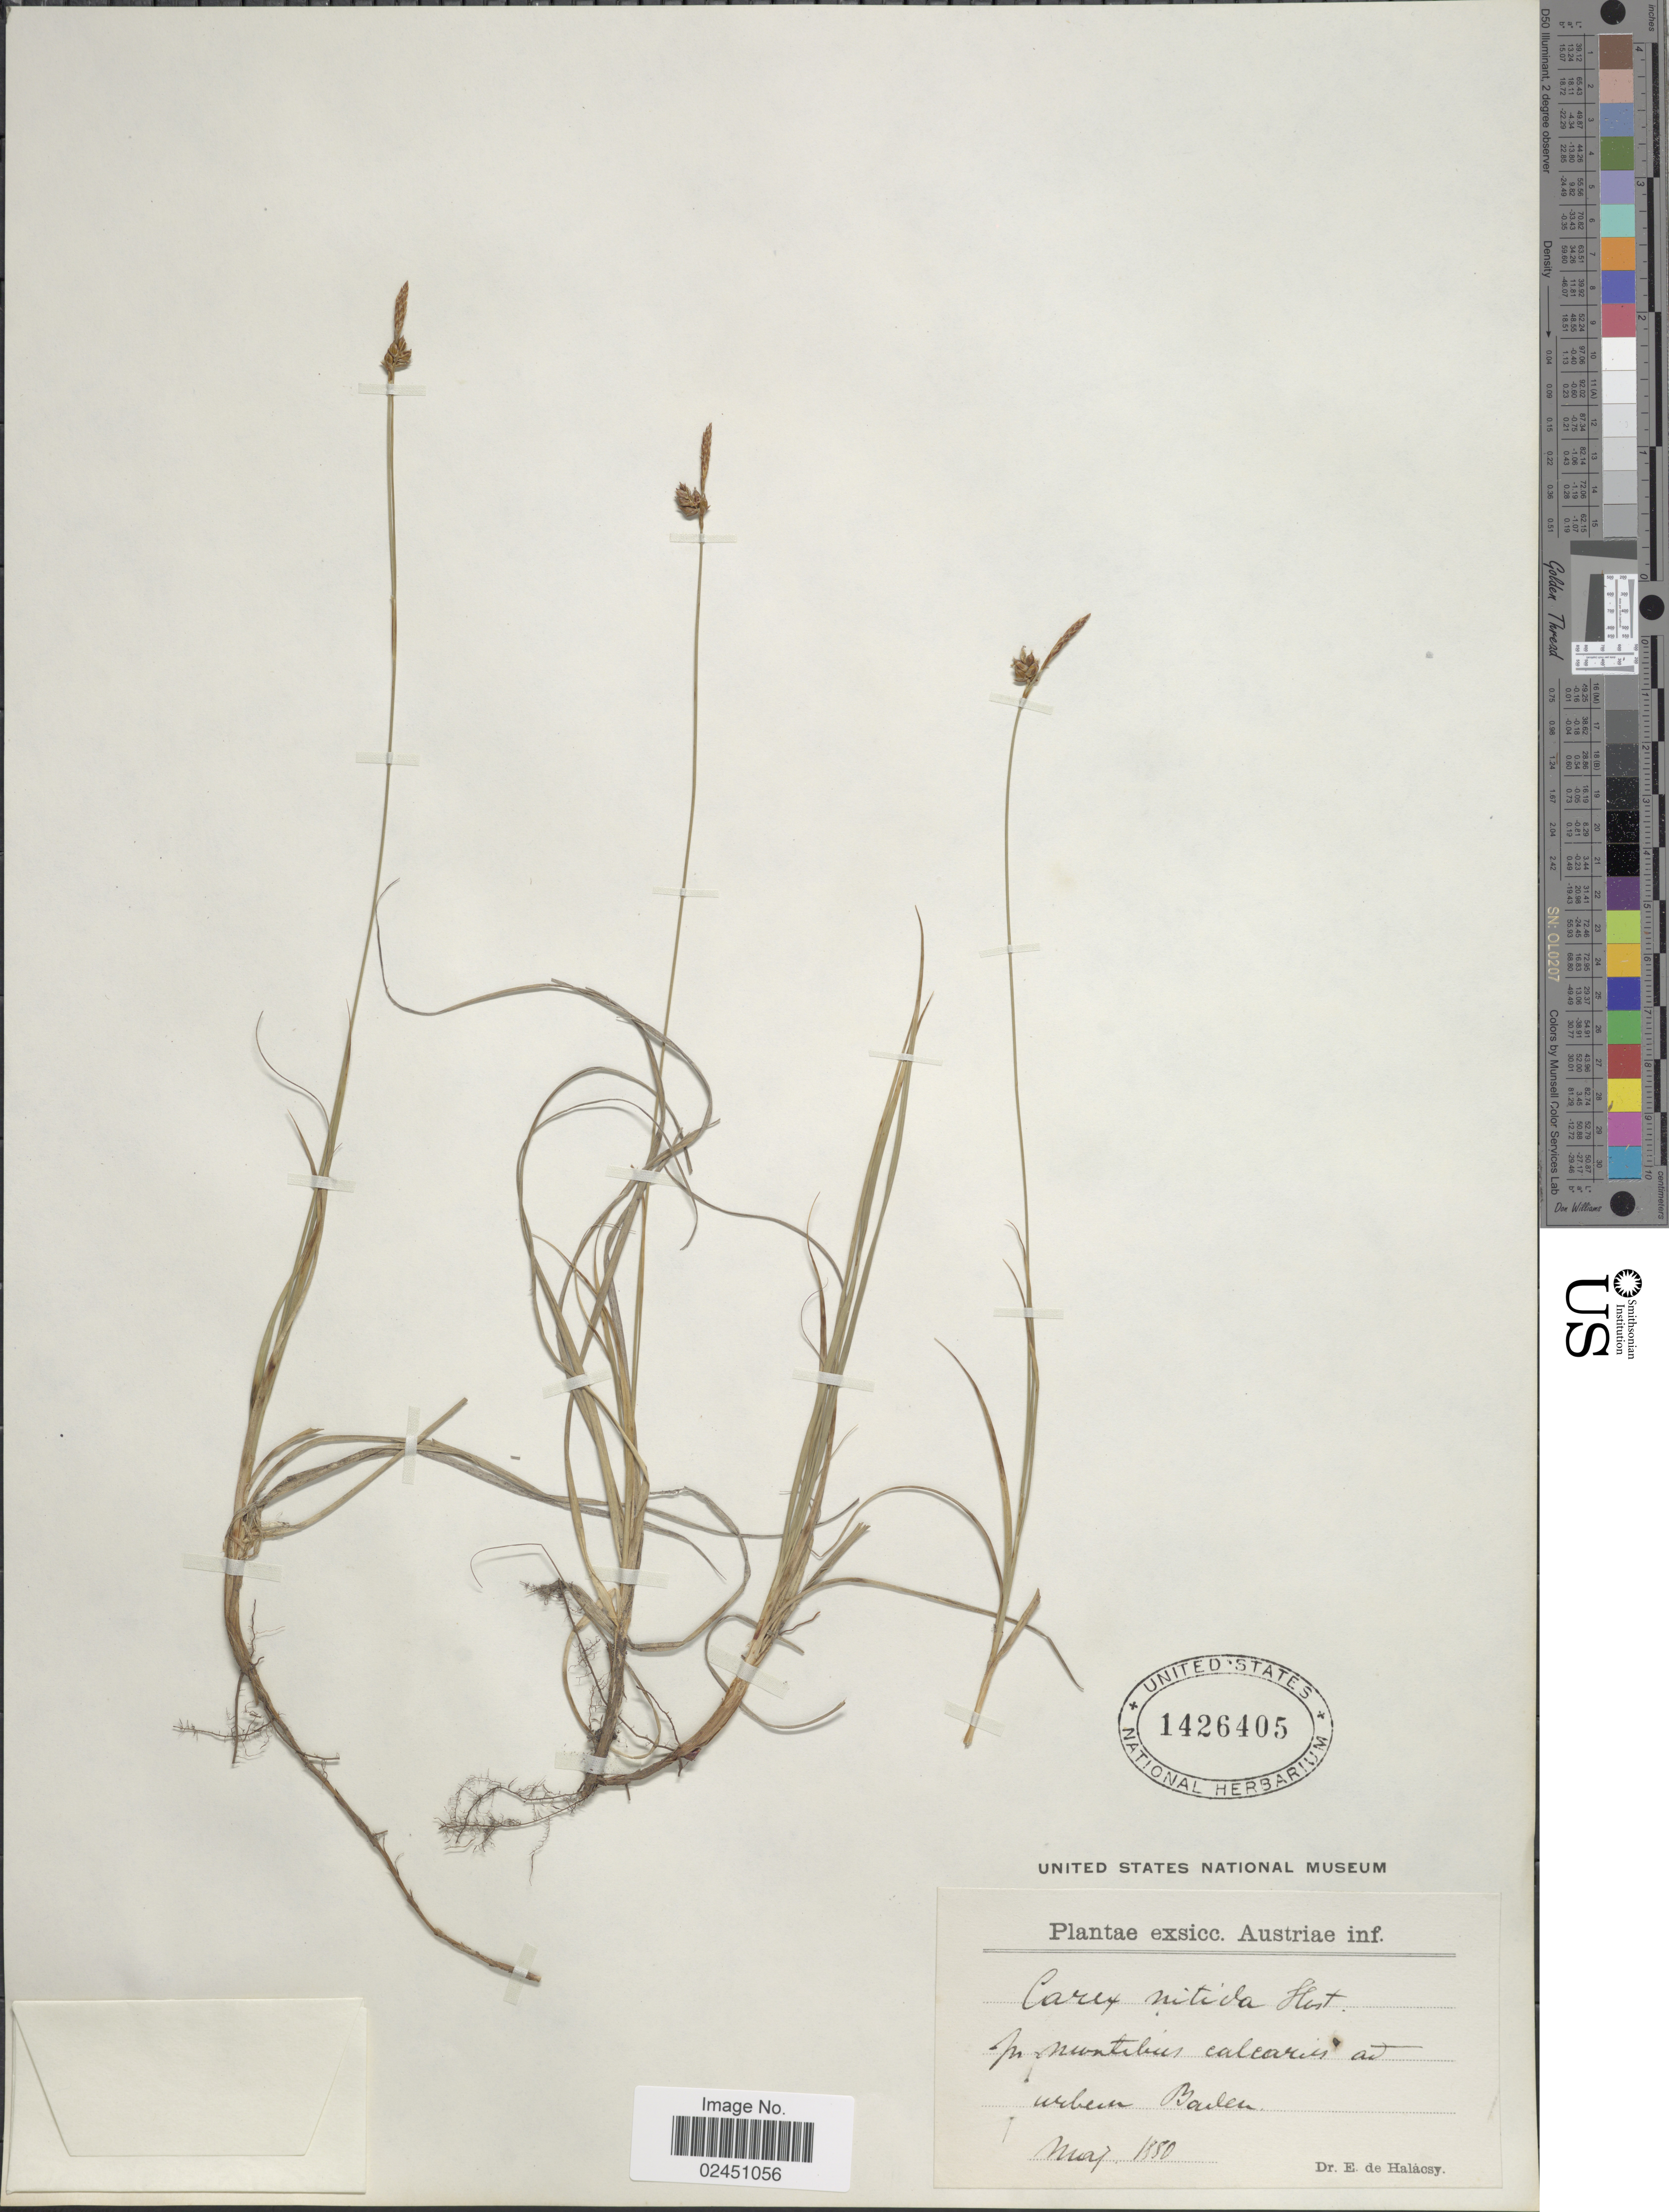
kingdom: Plantae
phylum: Tracheophyta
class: Liliopsida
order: Poales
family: Cyperaceae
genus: Carex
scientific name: Carex liparocarpos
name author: Gaudin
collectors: E. von Halacsy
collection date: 1880-05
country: Austria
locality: In Montibus calcarices ad urben Baden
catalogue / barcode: US 1426405